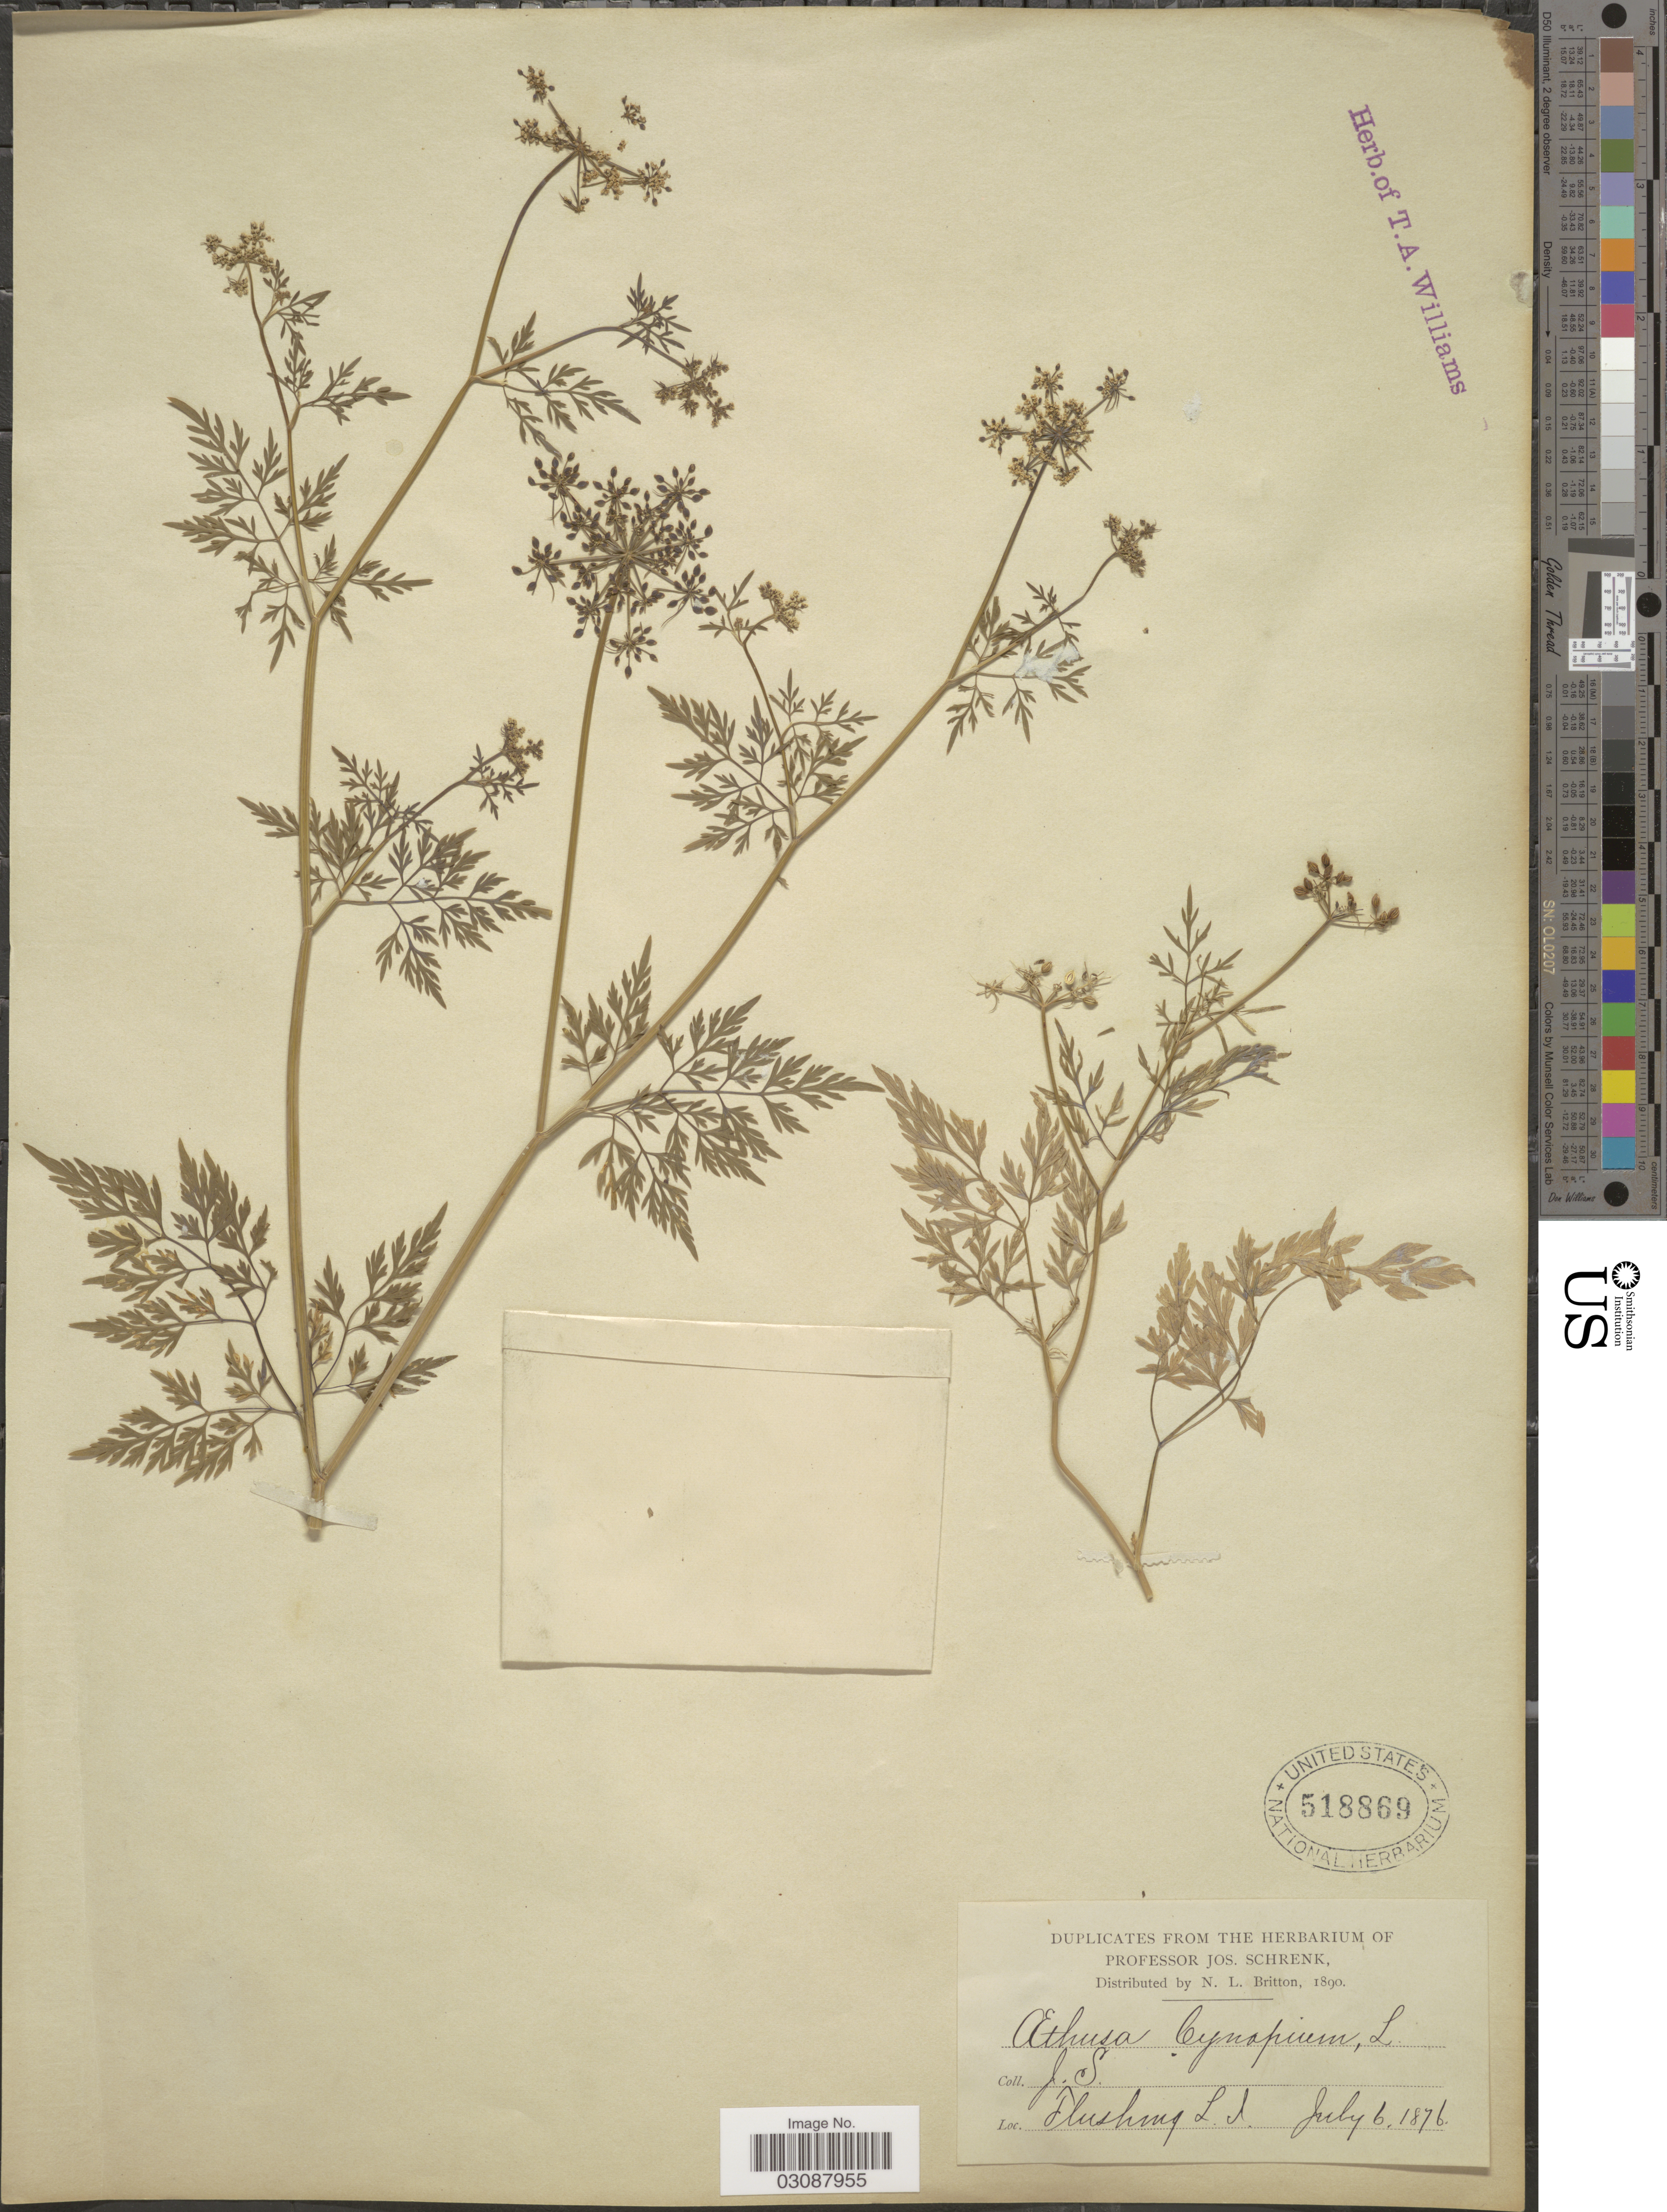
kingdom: Plantae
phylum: Tracheophyta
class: Magnoliopsida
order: Apiales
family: Apiaceae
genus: Aethusa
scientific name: Aethusa cynapium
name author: L.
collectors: J. Schrenk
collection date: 1876-07-06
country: United States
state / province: New York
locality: Flushing L. I.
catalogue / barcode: US 518869